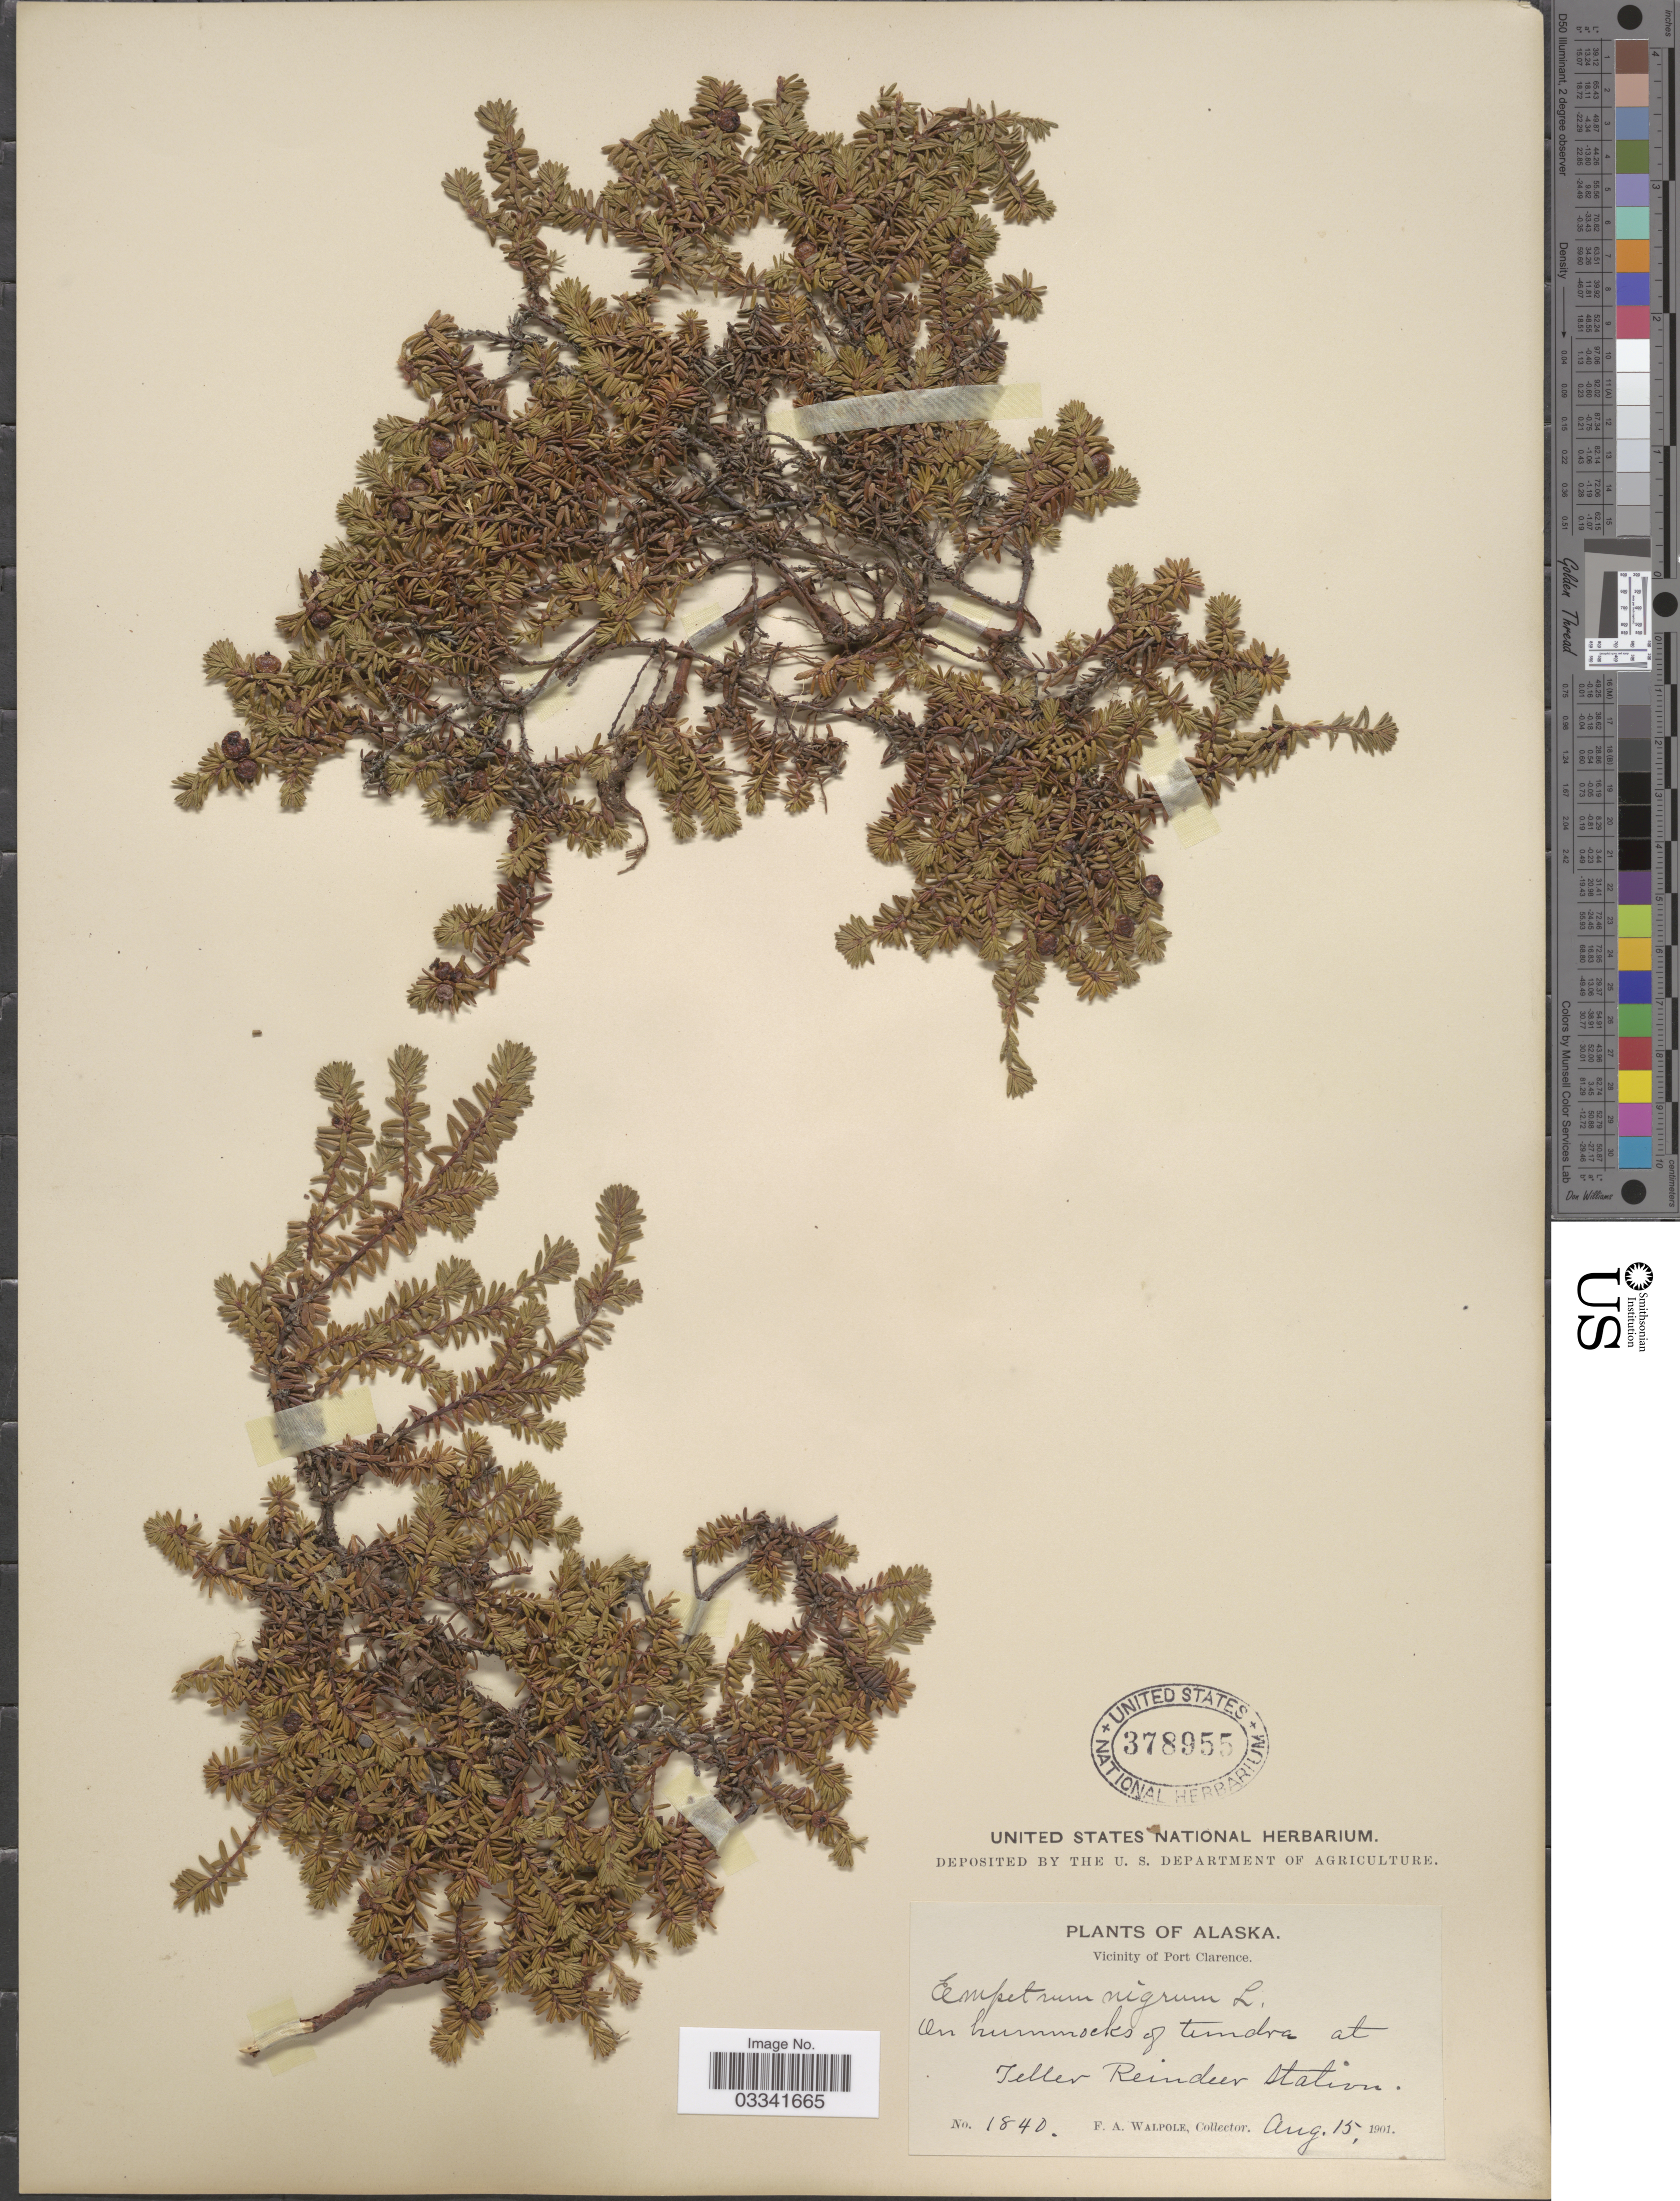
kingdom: Plantae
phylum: Tracheophyta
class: Magnoliopsida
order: Ericales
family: Ericaceae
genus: Empetrum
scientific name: Empetrum nigrum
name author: L.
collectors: F. Walpole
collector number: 1840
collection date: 1901-08-15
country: United States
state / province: Alaska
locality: Vicinity of Port Clarence. Teller Reindeer Station.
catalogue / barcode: US 378955